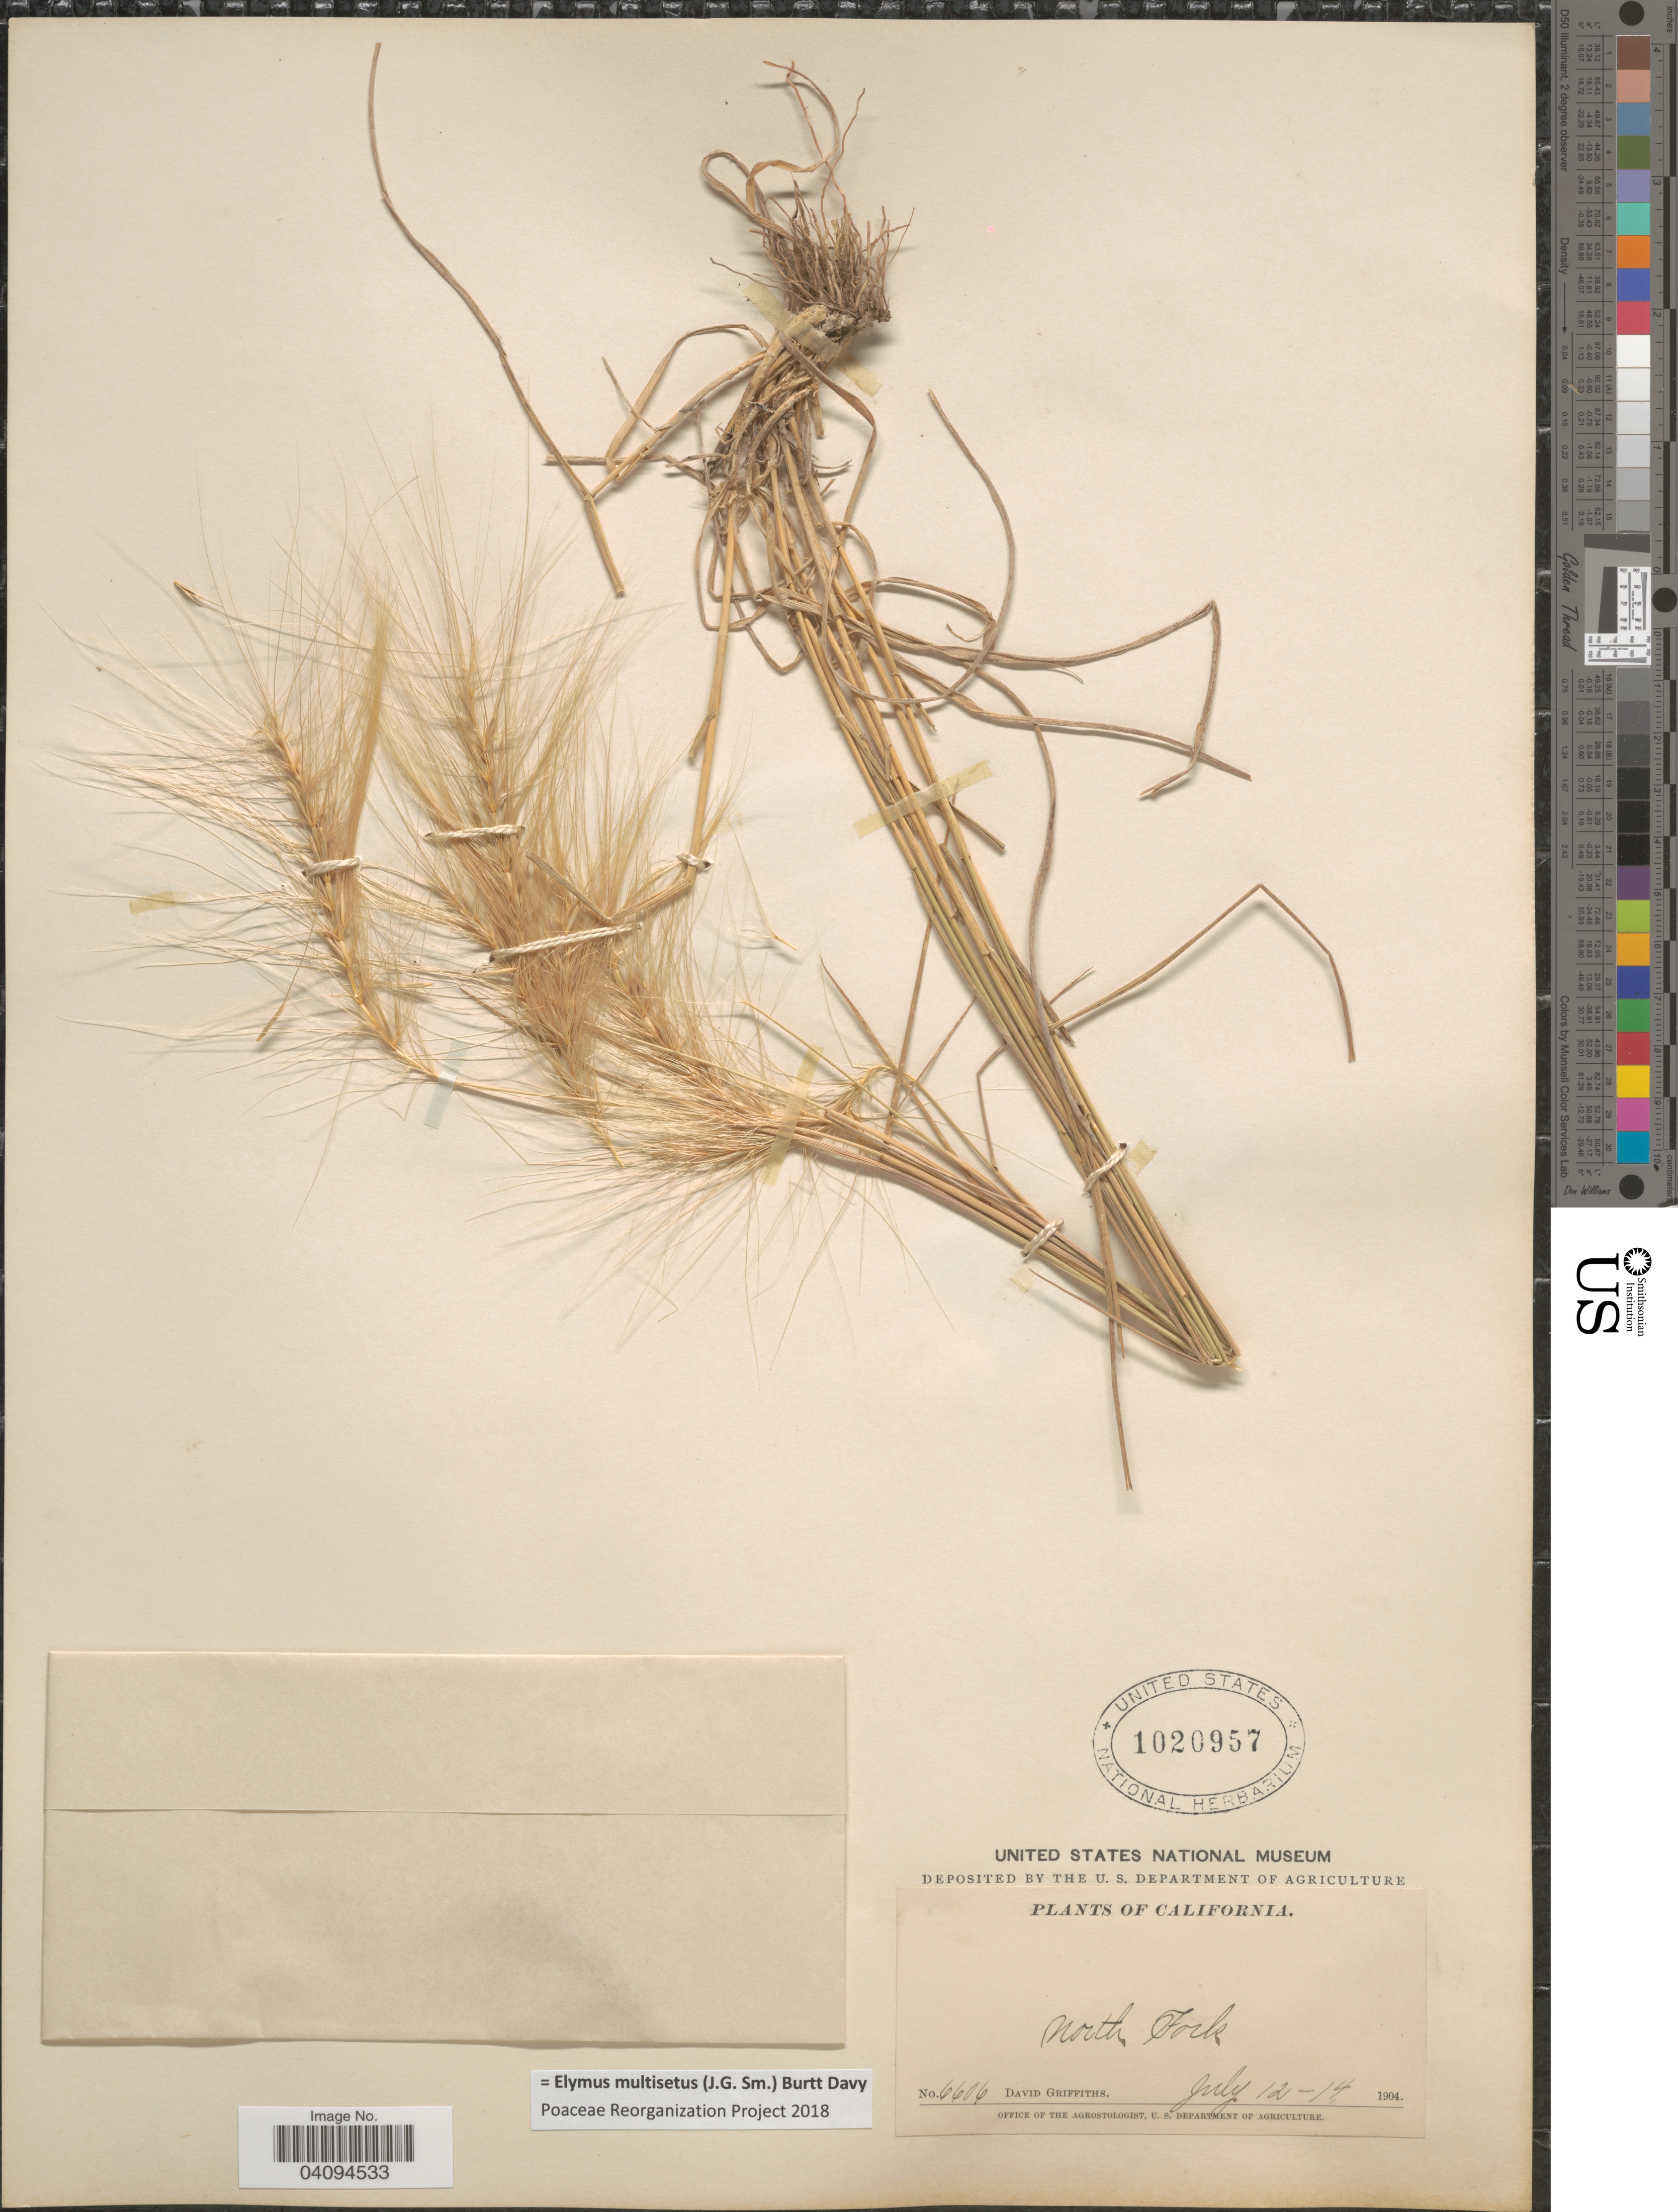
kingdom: Plantae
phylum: Tracheophyta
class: Liliopsida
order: Poales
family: Poaceae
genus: Elymus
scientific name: Elymus multisetus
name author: (J.G. Sm.) Burtt Davy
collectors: D. Griffiths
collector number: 6606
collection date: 1904-07-12/1904-07-14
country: United States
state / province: California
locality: North Fork.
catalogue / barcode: US 1020957